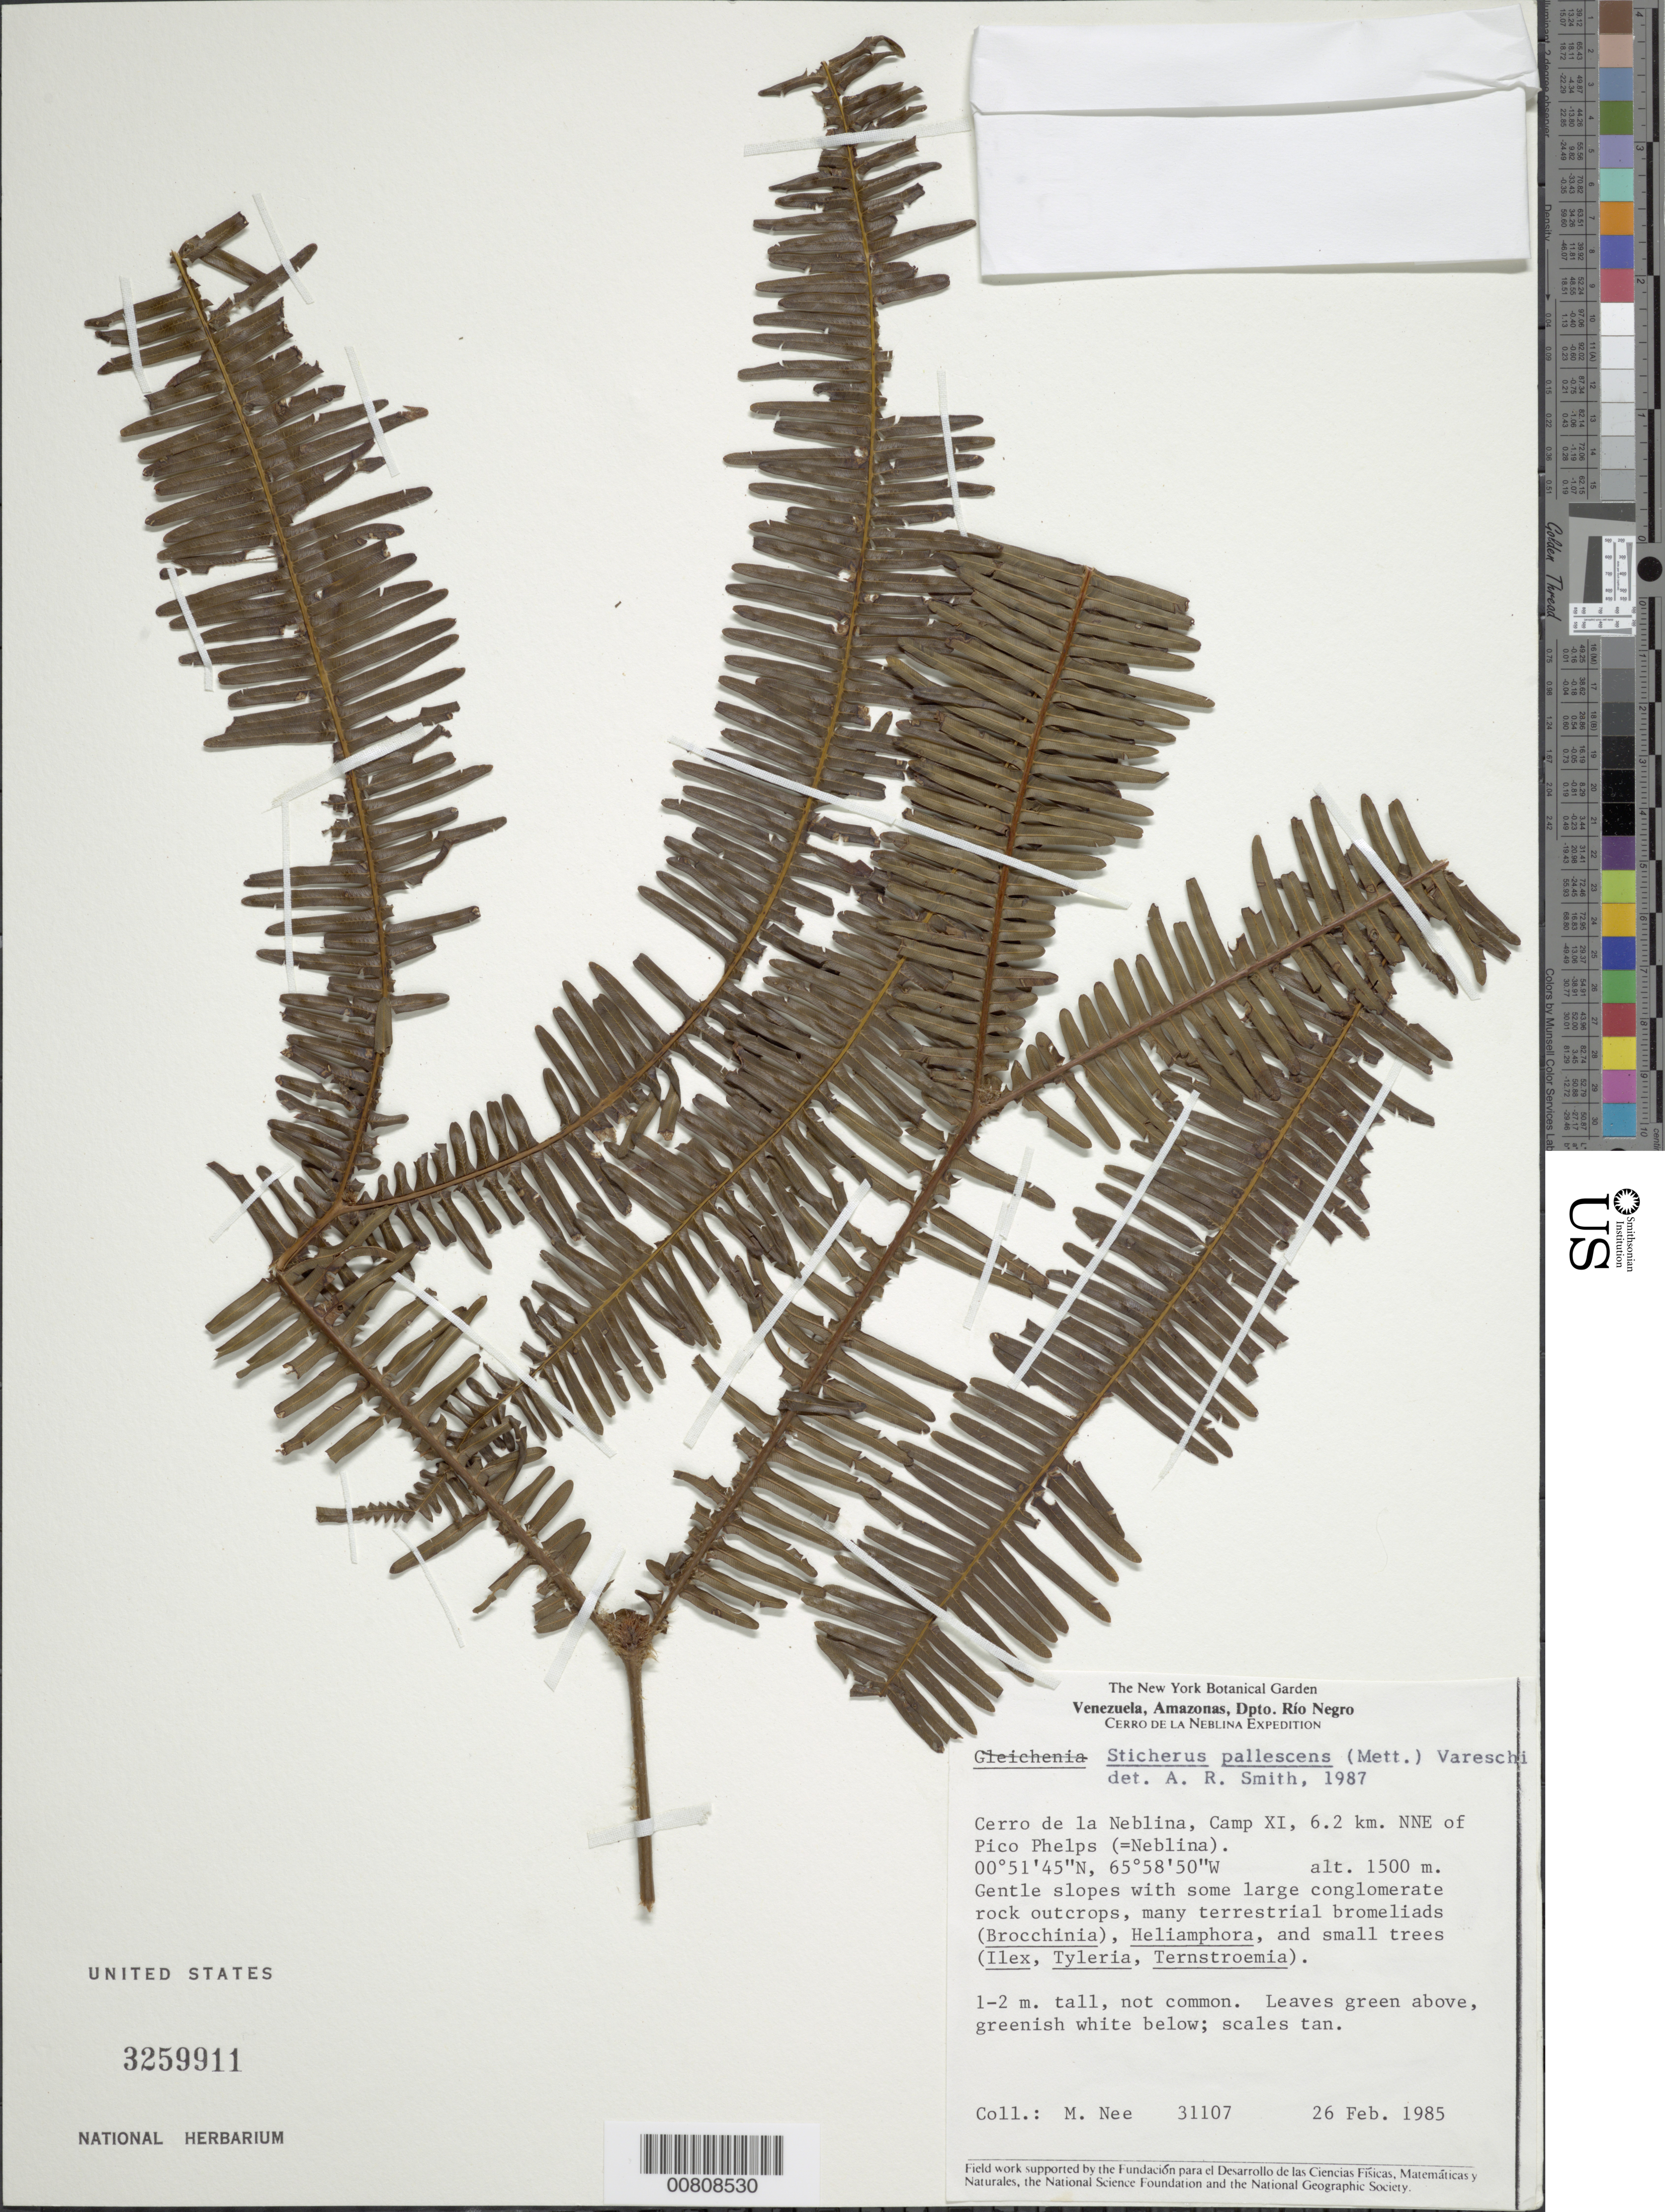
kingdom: Plantae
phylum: Tracheophyta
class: Polypodiopsida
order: Gleicheniales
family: Gleicheniaceae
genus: Sticherus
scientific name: Sticherus pallescens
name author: (Mett.) Vareschi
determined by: Smith, Alan R., (UC)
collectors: M. Nee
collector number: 31107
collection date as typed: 26-Feb-85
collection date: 1985-02-26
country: Venezuela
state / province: Amazonas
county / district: Río Negro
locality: Cerro de la Neblina, Camp XI, 6.2 km NNE of Pico Phelps (=Neblina)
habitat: Gentle slopes with some large conglomerate rock outcrops, with bromeliads and small trees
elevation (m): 1500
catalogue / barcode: US 3259911